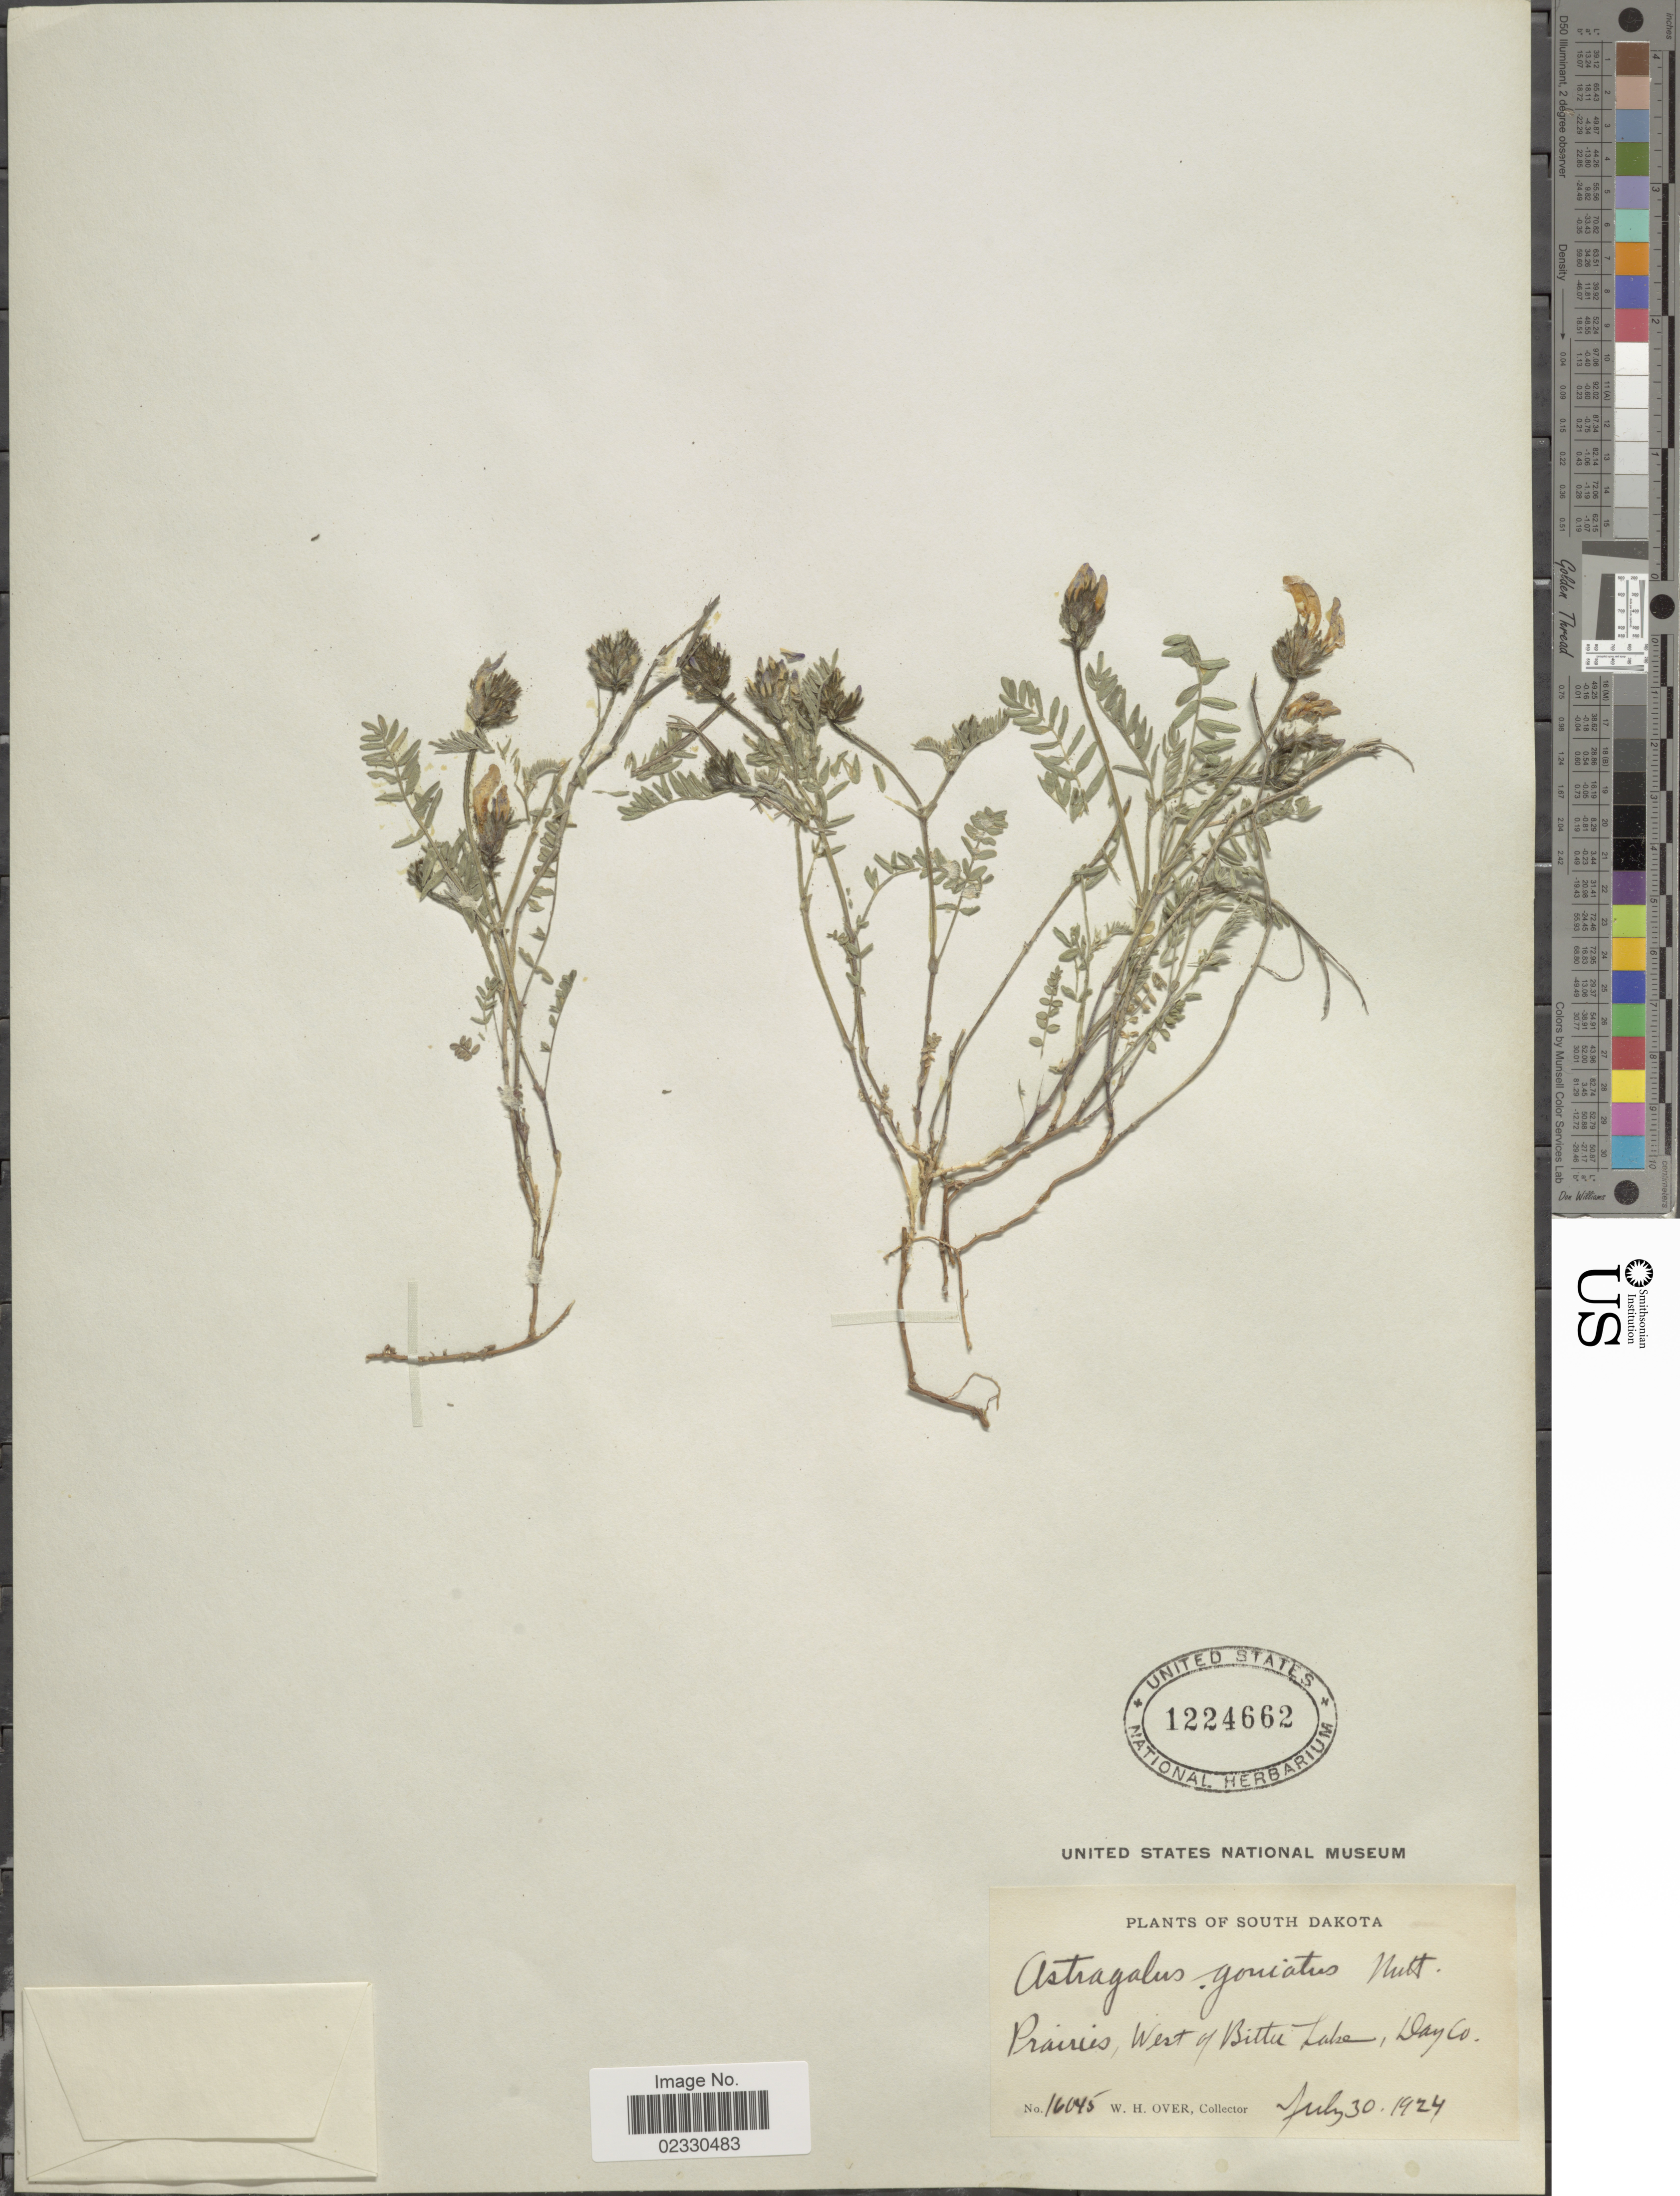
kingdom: Plantae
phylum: Tracheophyta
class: Magnoliopsida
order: Fabales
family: Fabaceae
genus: Astragalus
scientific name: Astragalus dasyglottis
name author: DC.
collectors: W. Over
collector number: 16045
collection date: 1924-07-30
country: United States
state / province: South Dakota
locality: Prairies, west of Bittu Lake, Day Co.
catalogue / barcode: US 1224662